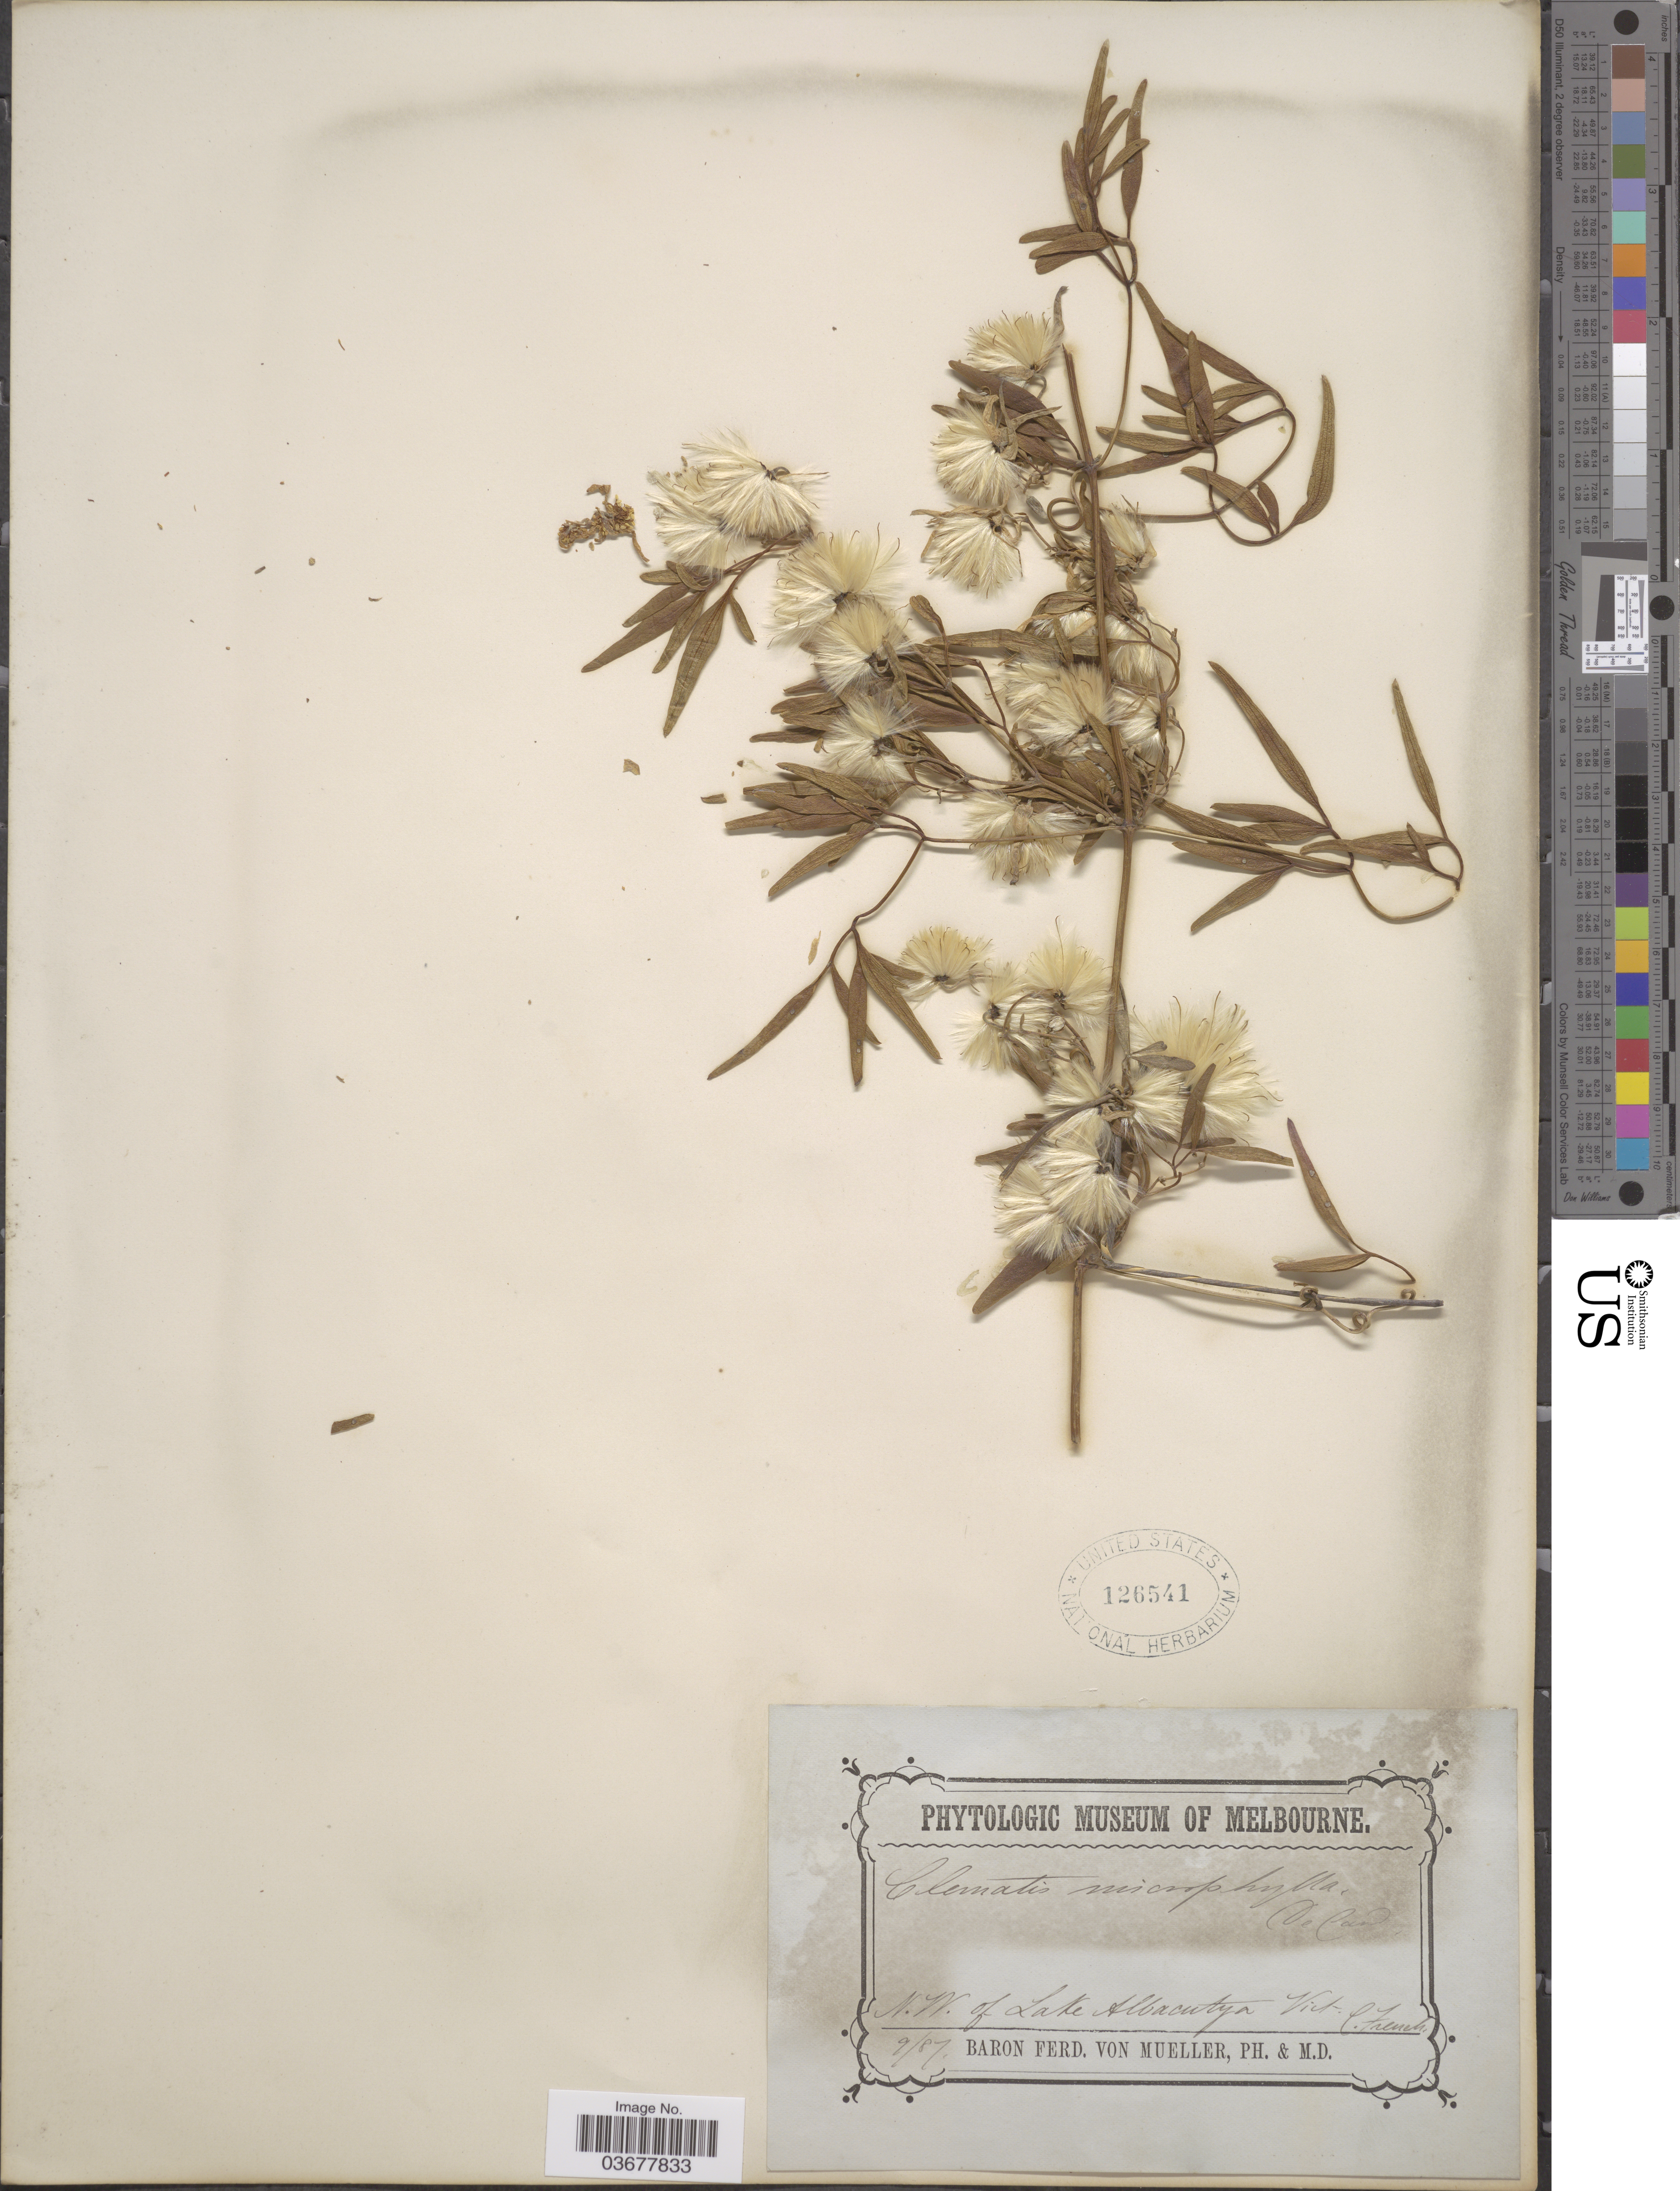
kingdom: Plantae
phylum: Tracheophyta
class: Magnoliopsida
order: Ranunculales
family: Ranunculaceae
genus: Clematis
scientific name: Clematis microphylla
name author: DC.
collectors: C. French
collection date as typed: Transcribed d/m/y: /9/87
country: Australia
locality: N.W. of Lake Albacutya Vict.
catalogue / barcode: US 126541